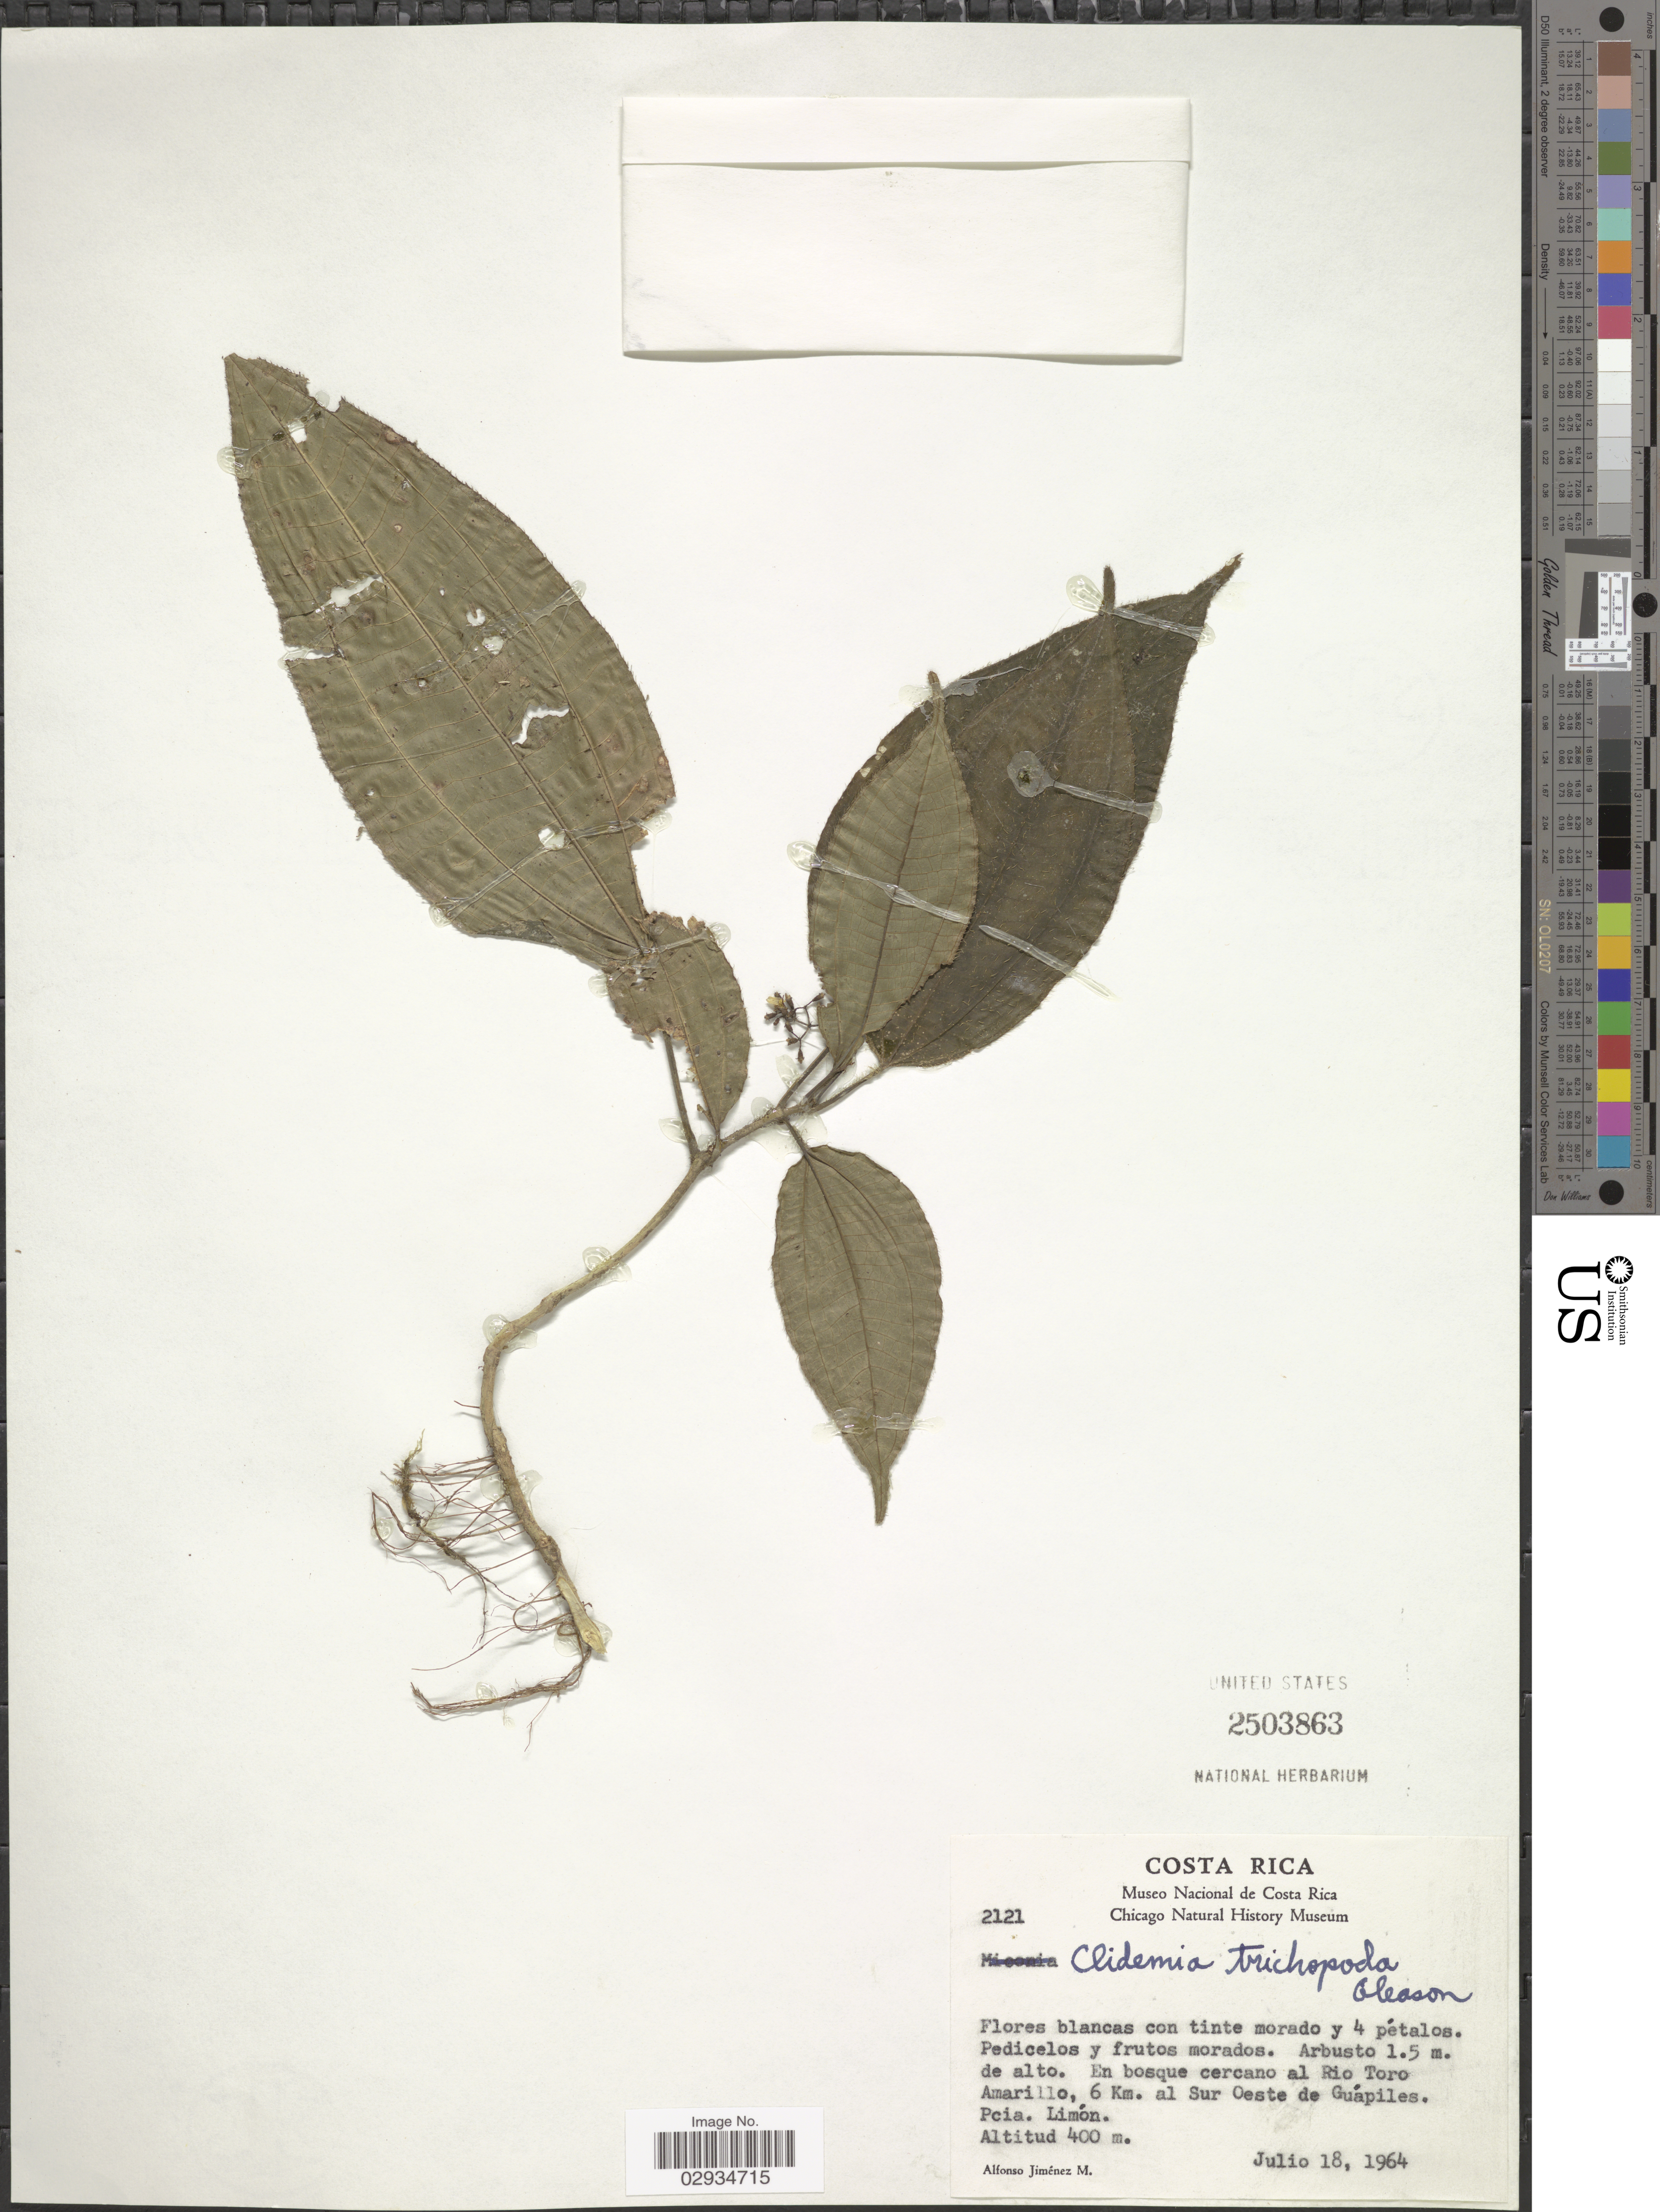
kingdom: Plantae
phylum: Tracheophyta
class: Magnoliopsida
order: Myrtales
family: Melastomataceae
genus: Miconia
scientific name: Miconia valeriana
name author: (Standl.) Wurdack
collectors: A. Jimenez M.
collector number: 2121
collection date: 1964-07-18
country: Costa Rica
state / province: Limón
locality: En bosque al Rio Toro Amarillo, 6 Km. al Sur Oeste de Guápiles. Pcia. Limón.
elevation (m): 400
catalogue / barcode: US 2503863